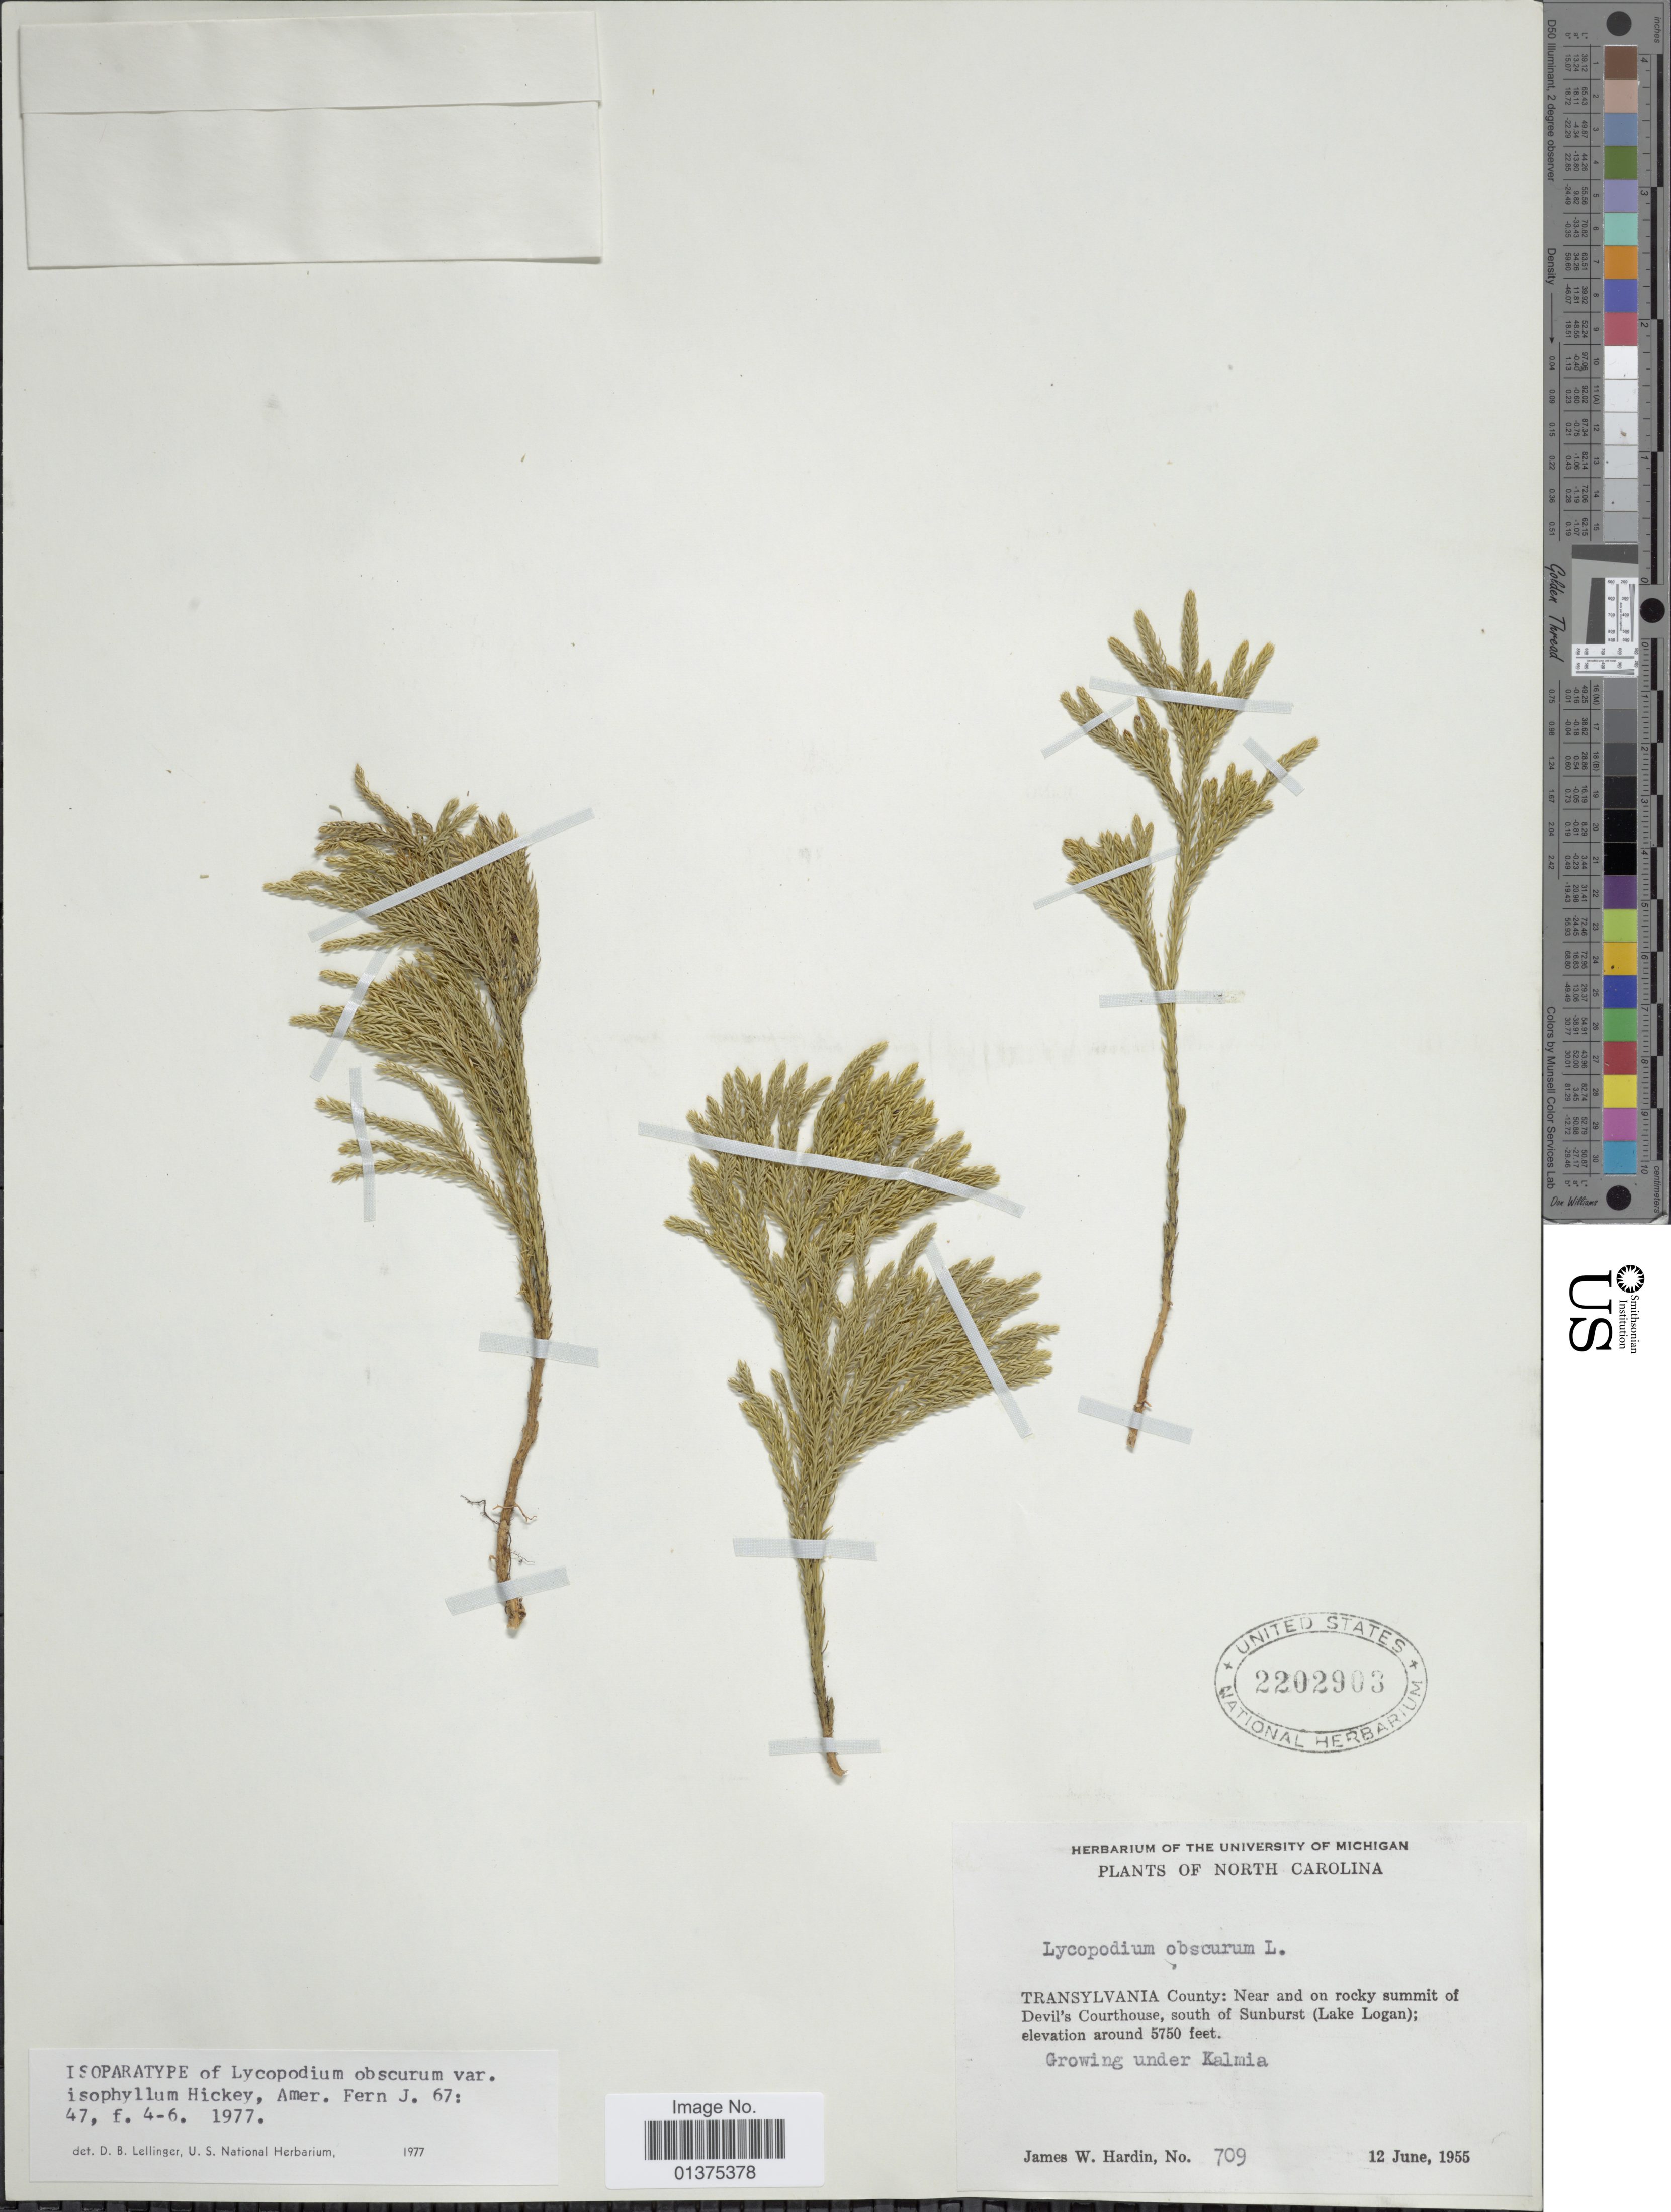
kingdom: Plantae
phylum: Tracheophyta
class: Lycopodiopsida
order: Lycopodiales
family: Lycopodiaceae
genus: Dendrolycopodium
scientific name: Dendrolycopodium hickeyi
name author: (W.H. Wagner et al.) A. Haines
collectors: J. W. Hardin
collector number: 709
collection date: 1955-06-12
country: United States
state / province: North Carolina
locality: Transylvania County: near and on rocky summit of Devil's Courthouse, south of Sunburst(Lake Logan)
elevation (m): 1753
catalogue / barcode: US 2202903